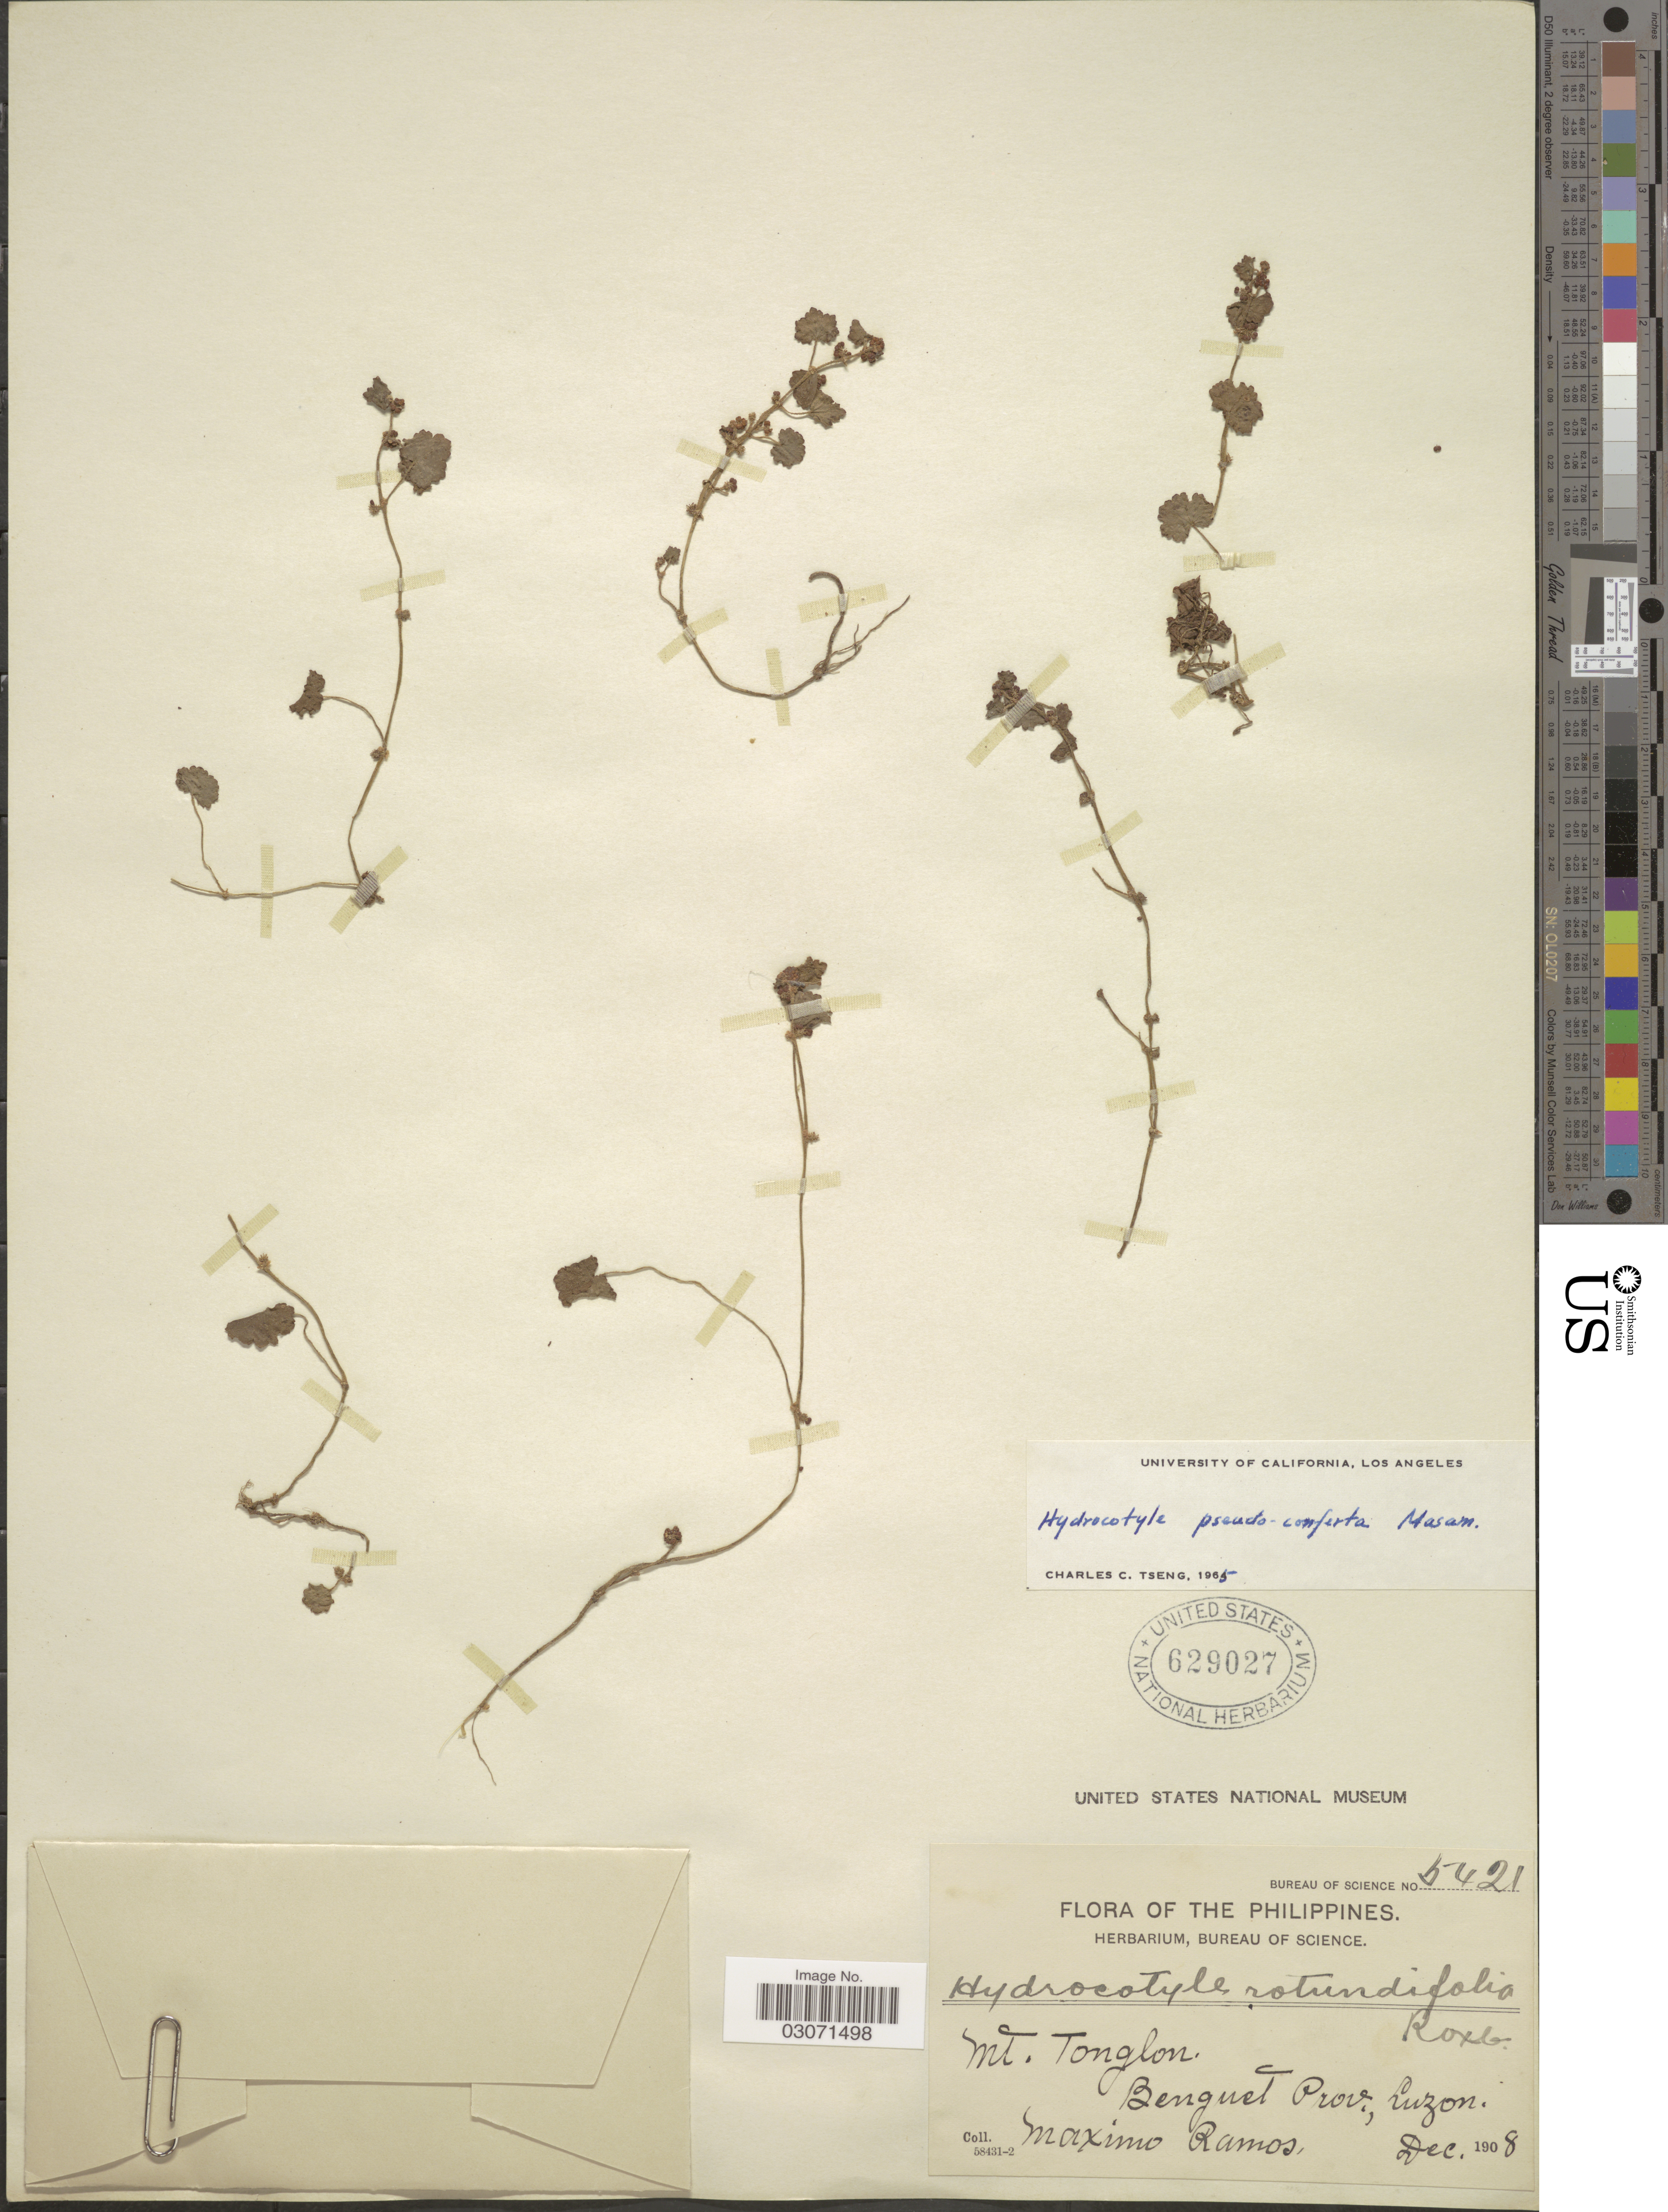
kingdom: Plantae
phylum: Tracheophyta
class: Magnoliopsida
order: Apiales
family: Araliaceae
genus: Hydrocotyle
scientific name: Hydrocotyle pseudoconferta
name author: Masam.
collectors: M. Ramos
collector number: Bureau of Science 5421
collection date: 1908-12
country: Philippines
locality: Mt. Tonglon. Benguet Prov., Luzon.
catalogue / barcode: US 629027